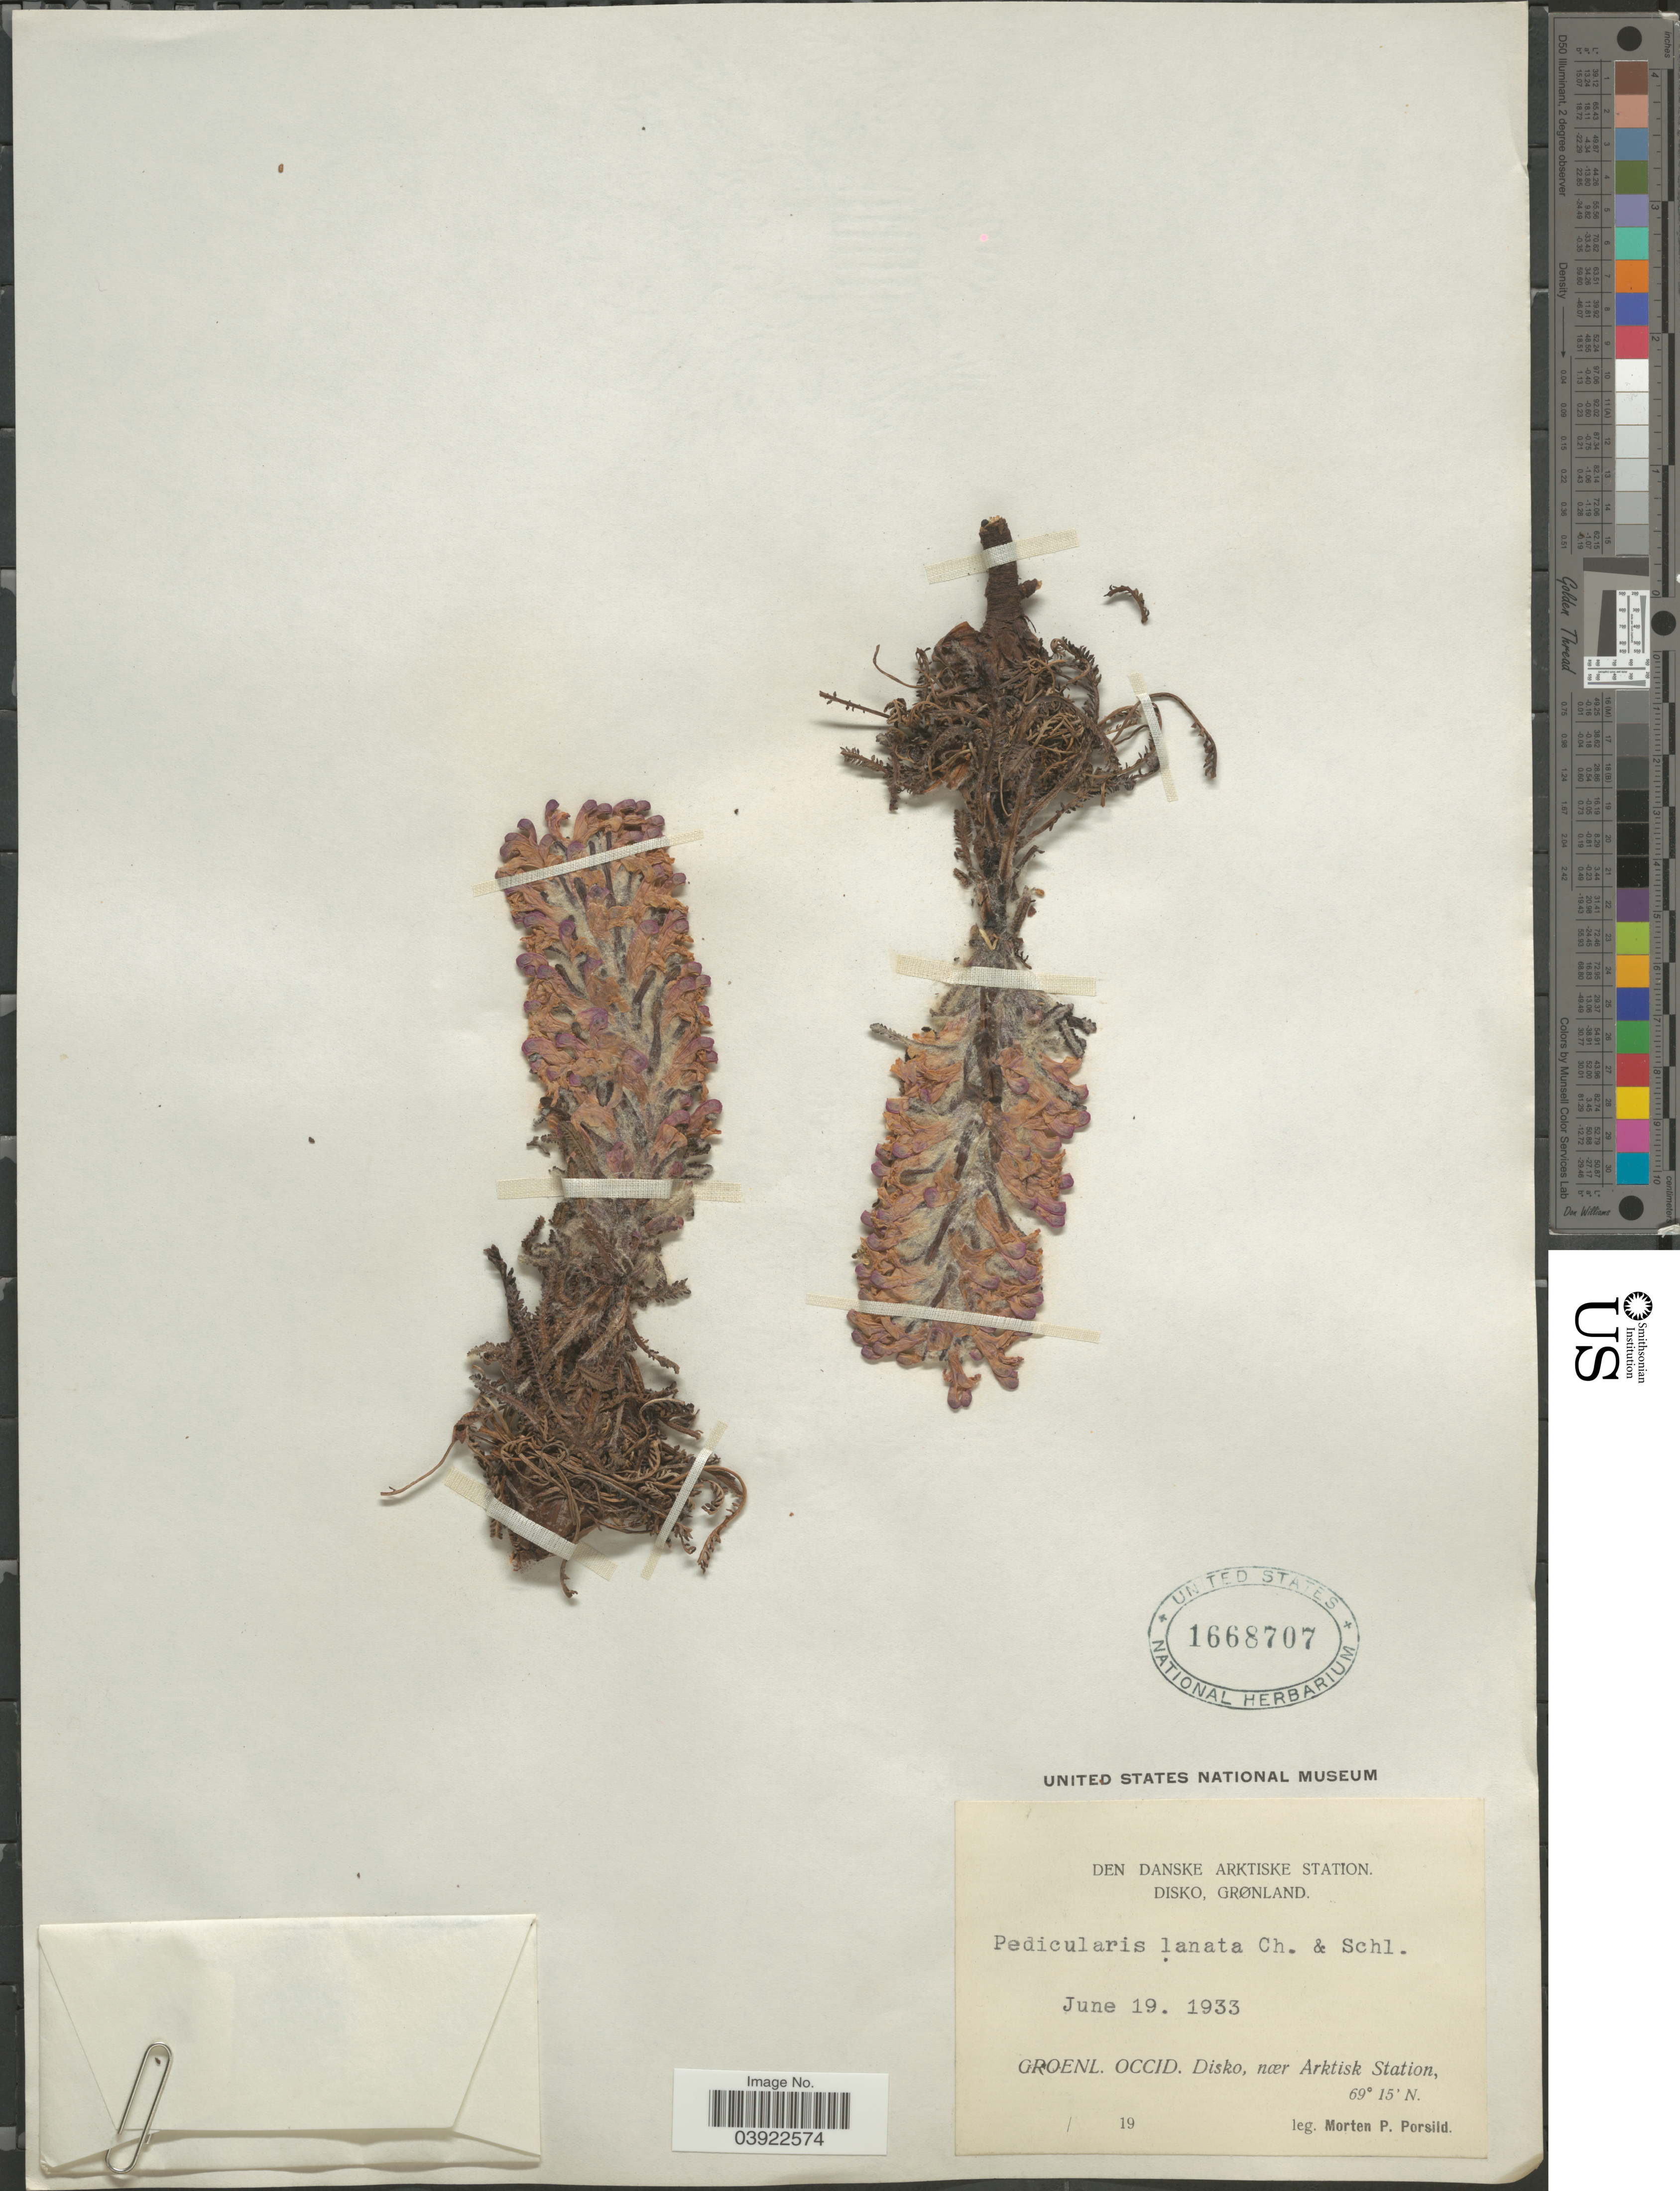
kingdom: Plantae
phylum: Tracheophyta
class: Magnoliopsida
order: Lamiales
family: Orobanchaceae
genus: Pedicularis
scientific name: Pedicularis lanata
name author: Willd. ex Cham. & Schltdl.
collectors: M. P. Porsild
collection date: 1933-06-19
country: Greenland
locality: Den Danske Arktiske Station. Disko, Grønland. Groenl. Occid. Disko, nær Arktisk Station.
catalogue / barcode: US 1668707